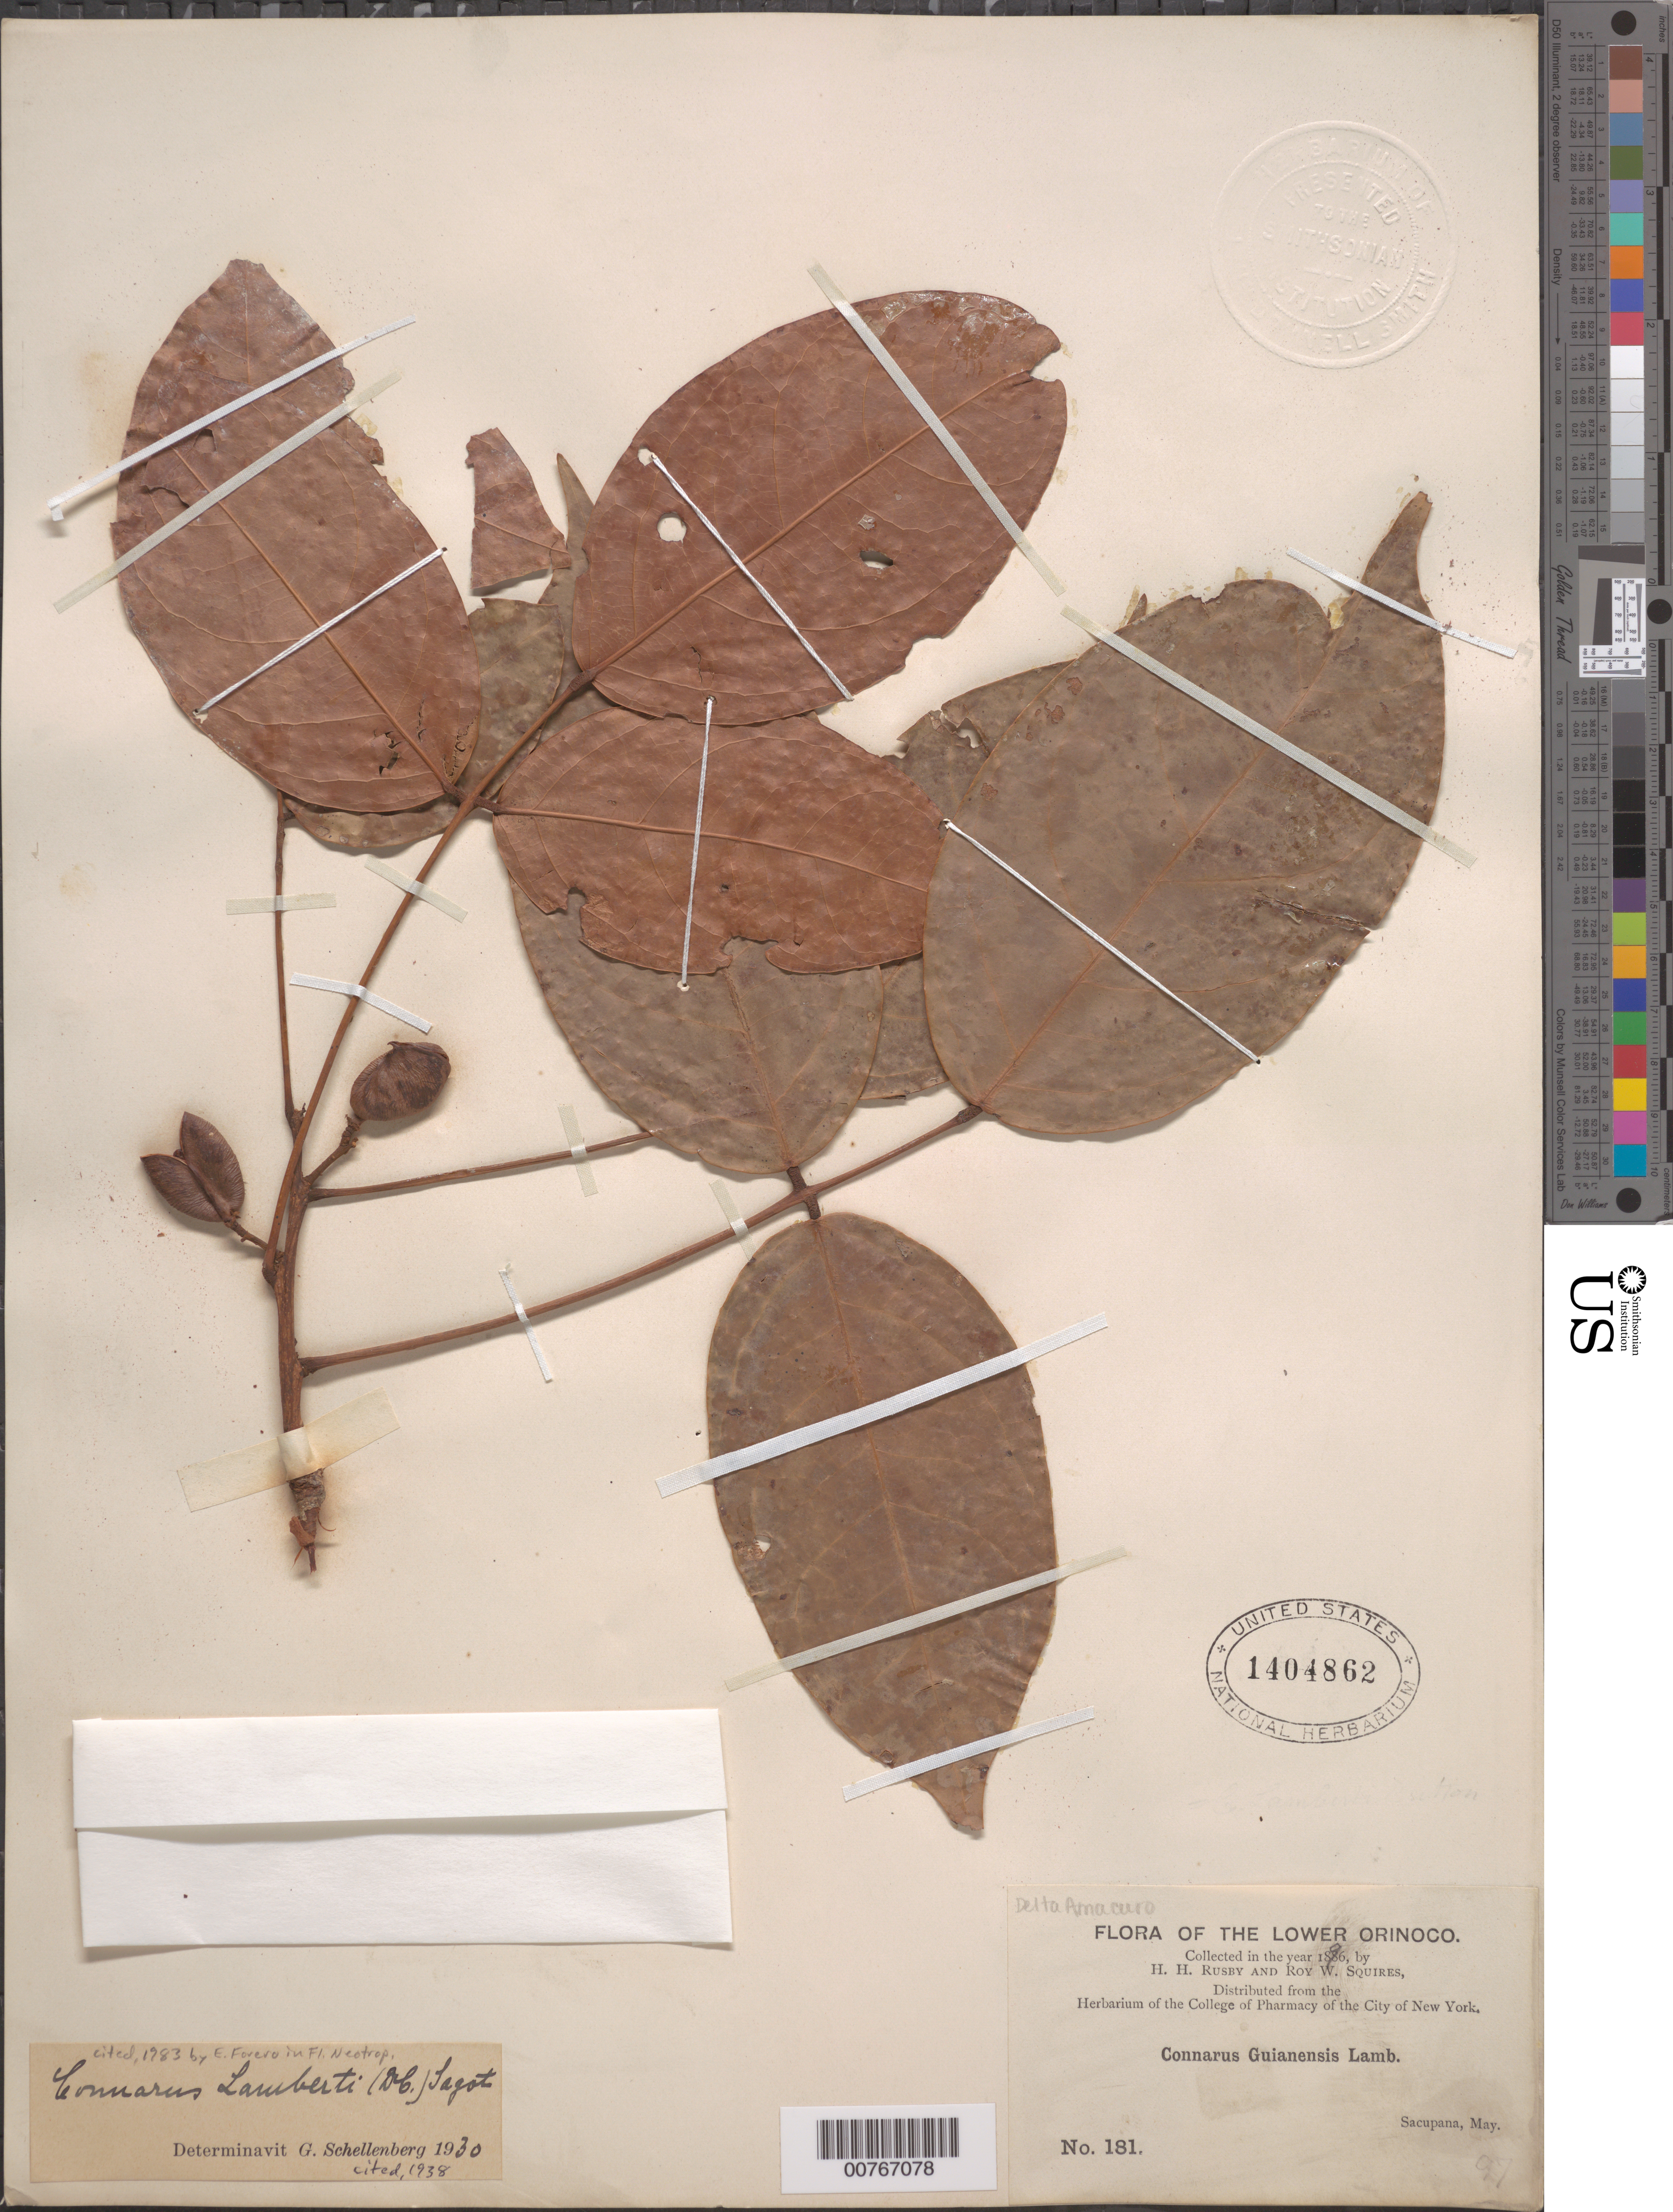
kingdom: Plantae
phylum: Tracheophyta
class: Magnoliopsida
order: Oxalidales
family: Connaraceae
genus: Connarus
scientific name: Connarus lambertii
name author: (DC.) Sagot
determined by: Forero, E.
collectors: H. H. Rusby & R. Squires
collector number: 181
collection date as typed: May 1896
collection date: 1896-05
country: Venezuela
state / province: Delta Amacuro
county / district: Antonio Díaz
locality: Lower Orinoco, Sacupana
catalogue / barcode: US 1404862